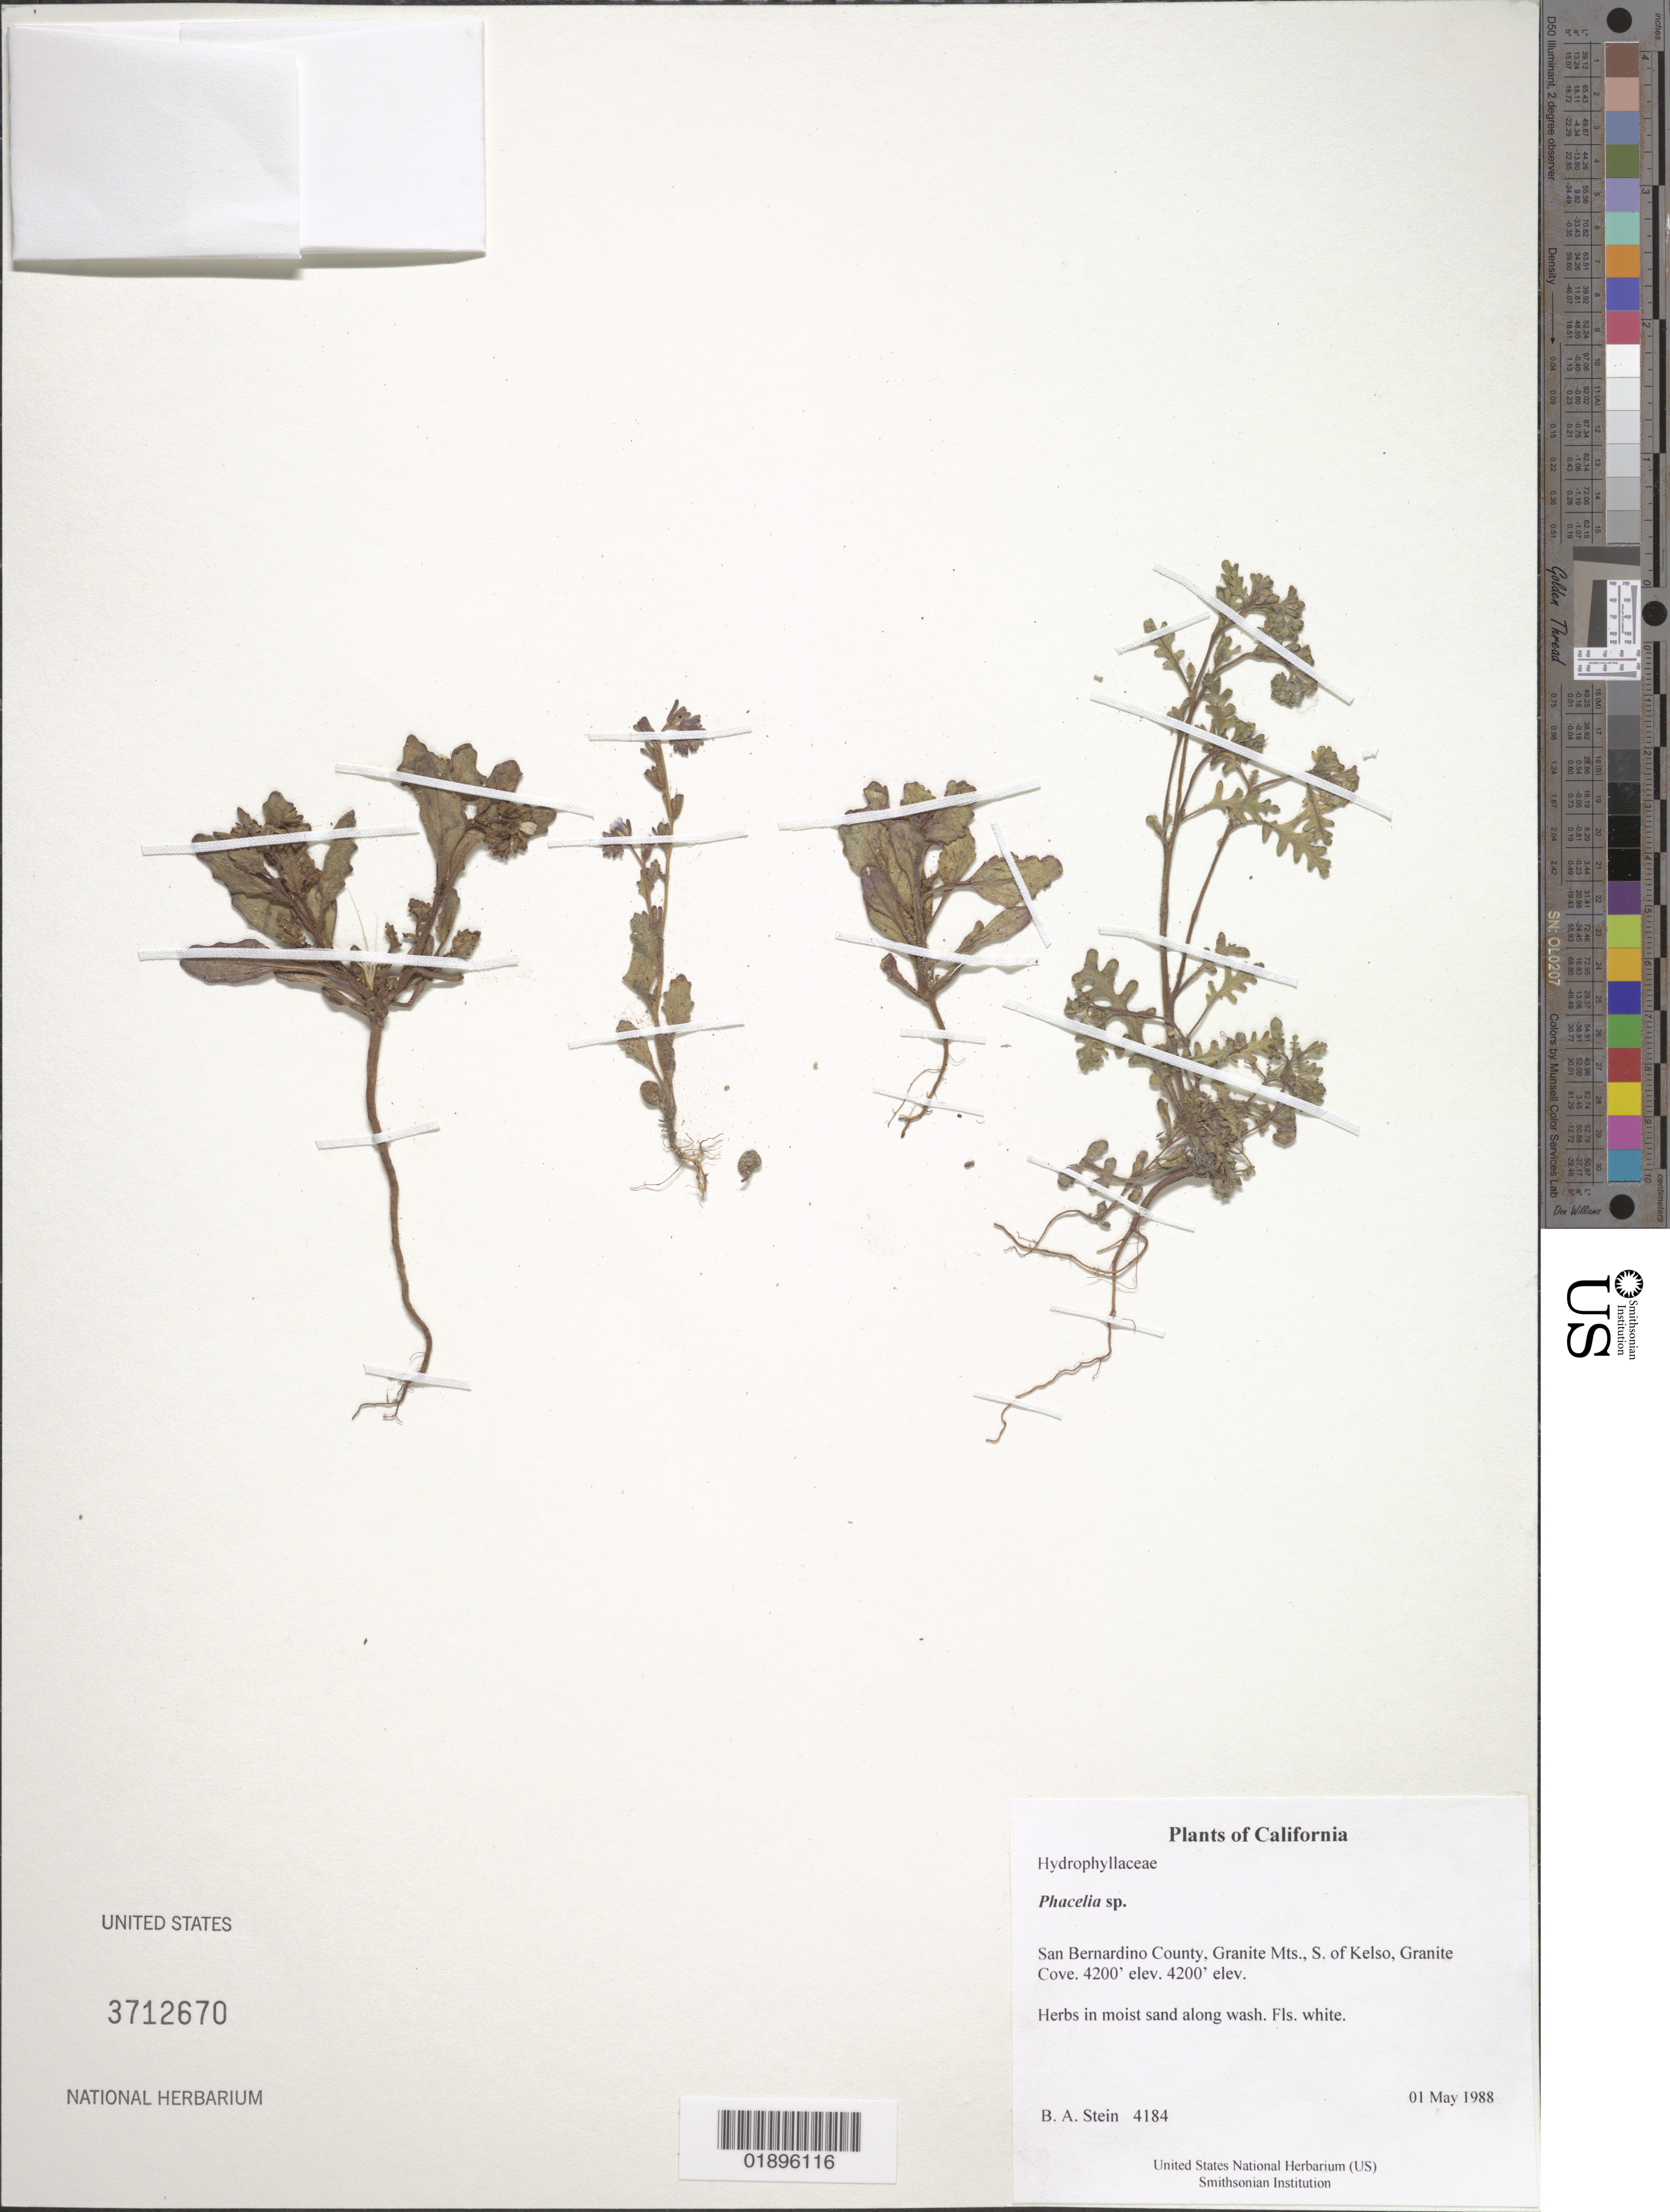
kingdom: Plantae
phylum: Tracheophyta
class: Magnoliopsida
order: Boraginales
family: Hydrophyllaceae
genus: Phacelia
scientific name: Phacelia sp.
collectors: B. A. Stein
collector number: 4184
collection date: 1988-05-01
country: United States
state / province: California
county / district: San Bernardino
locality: Granite Mts., S. of Kelso, Granite Cove.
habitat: Moist sand along wash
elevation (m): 1280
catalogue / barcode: US 3712670